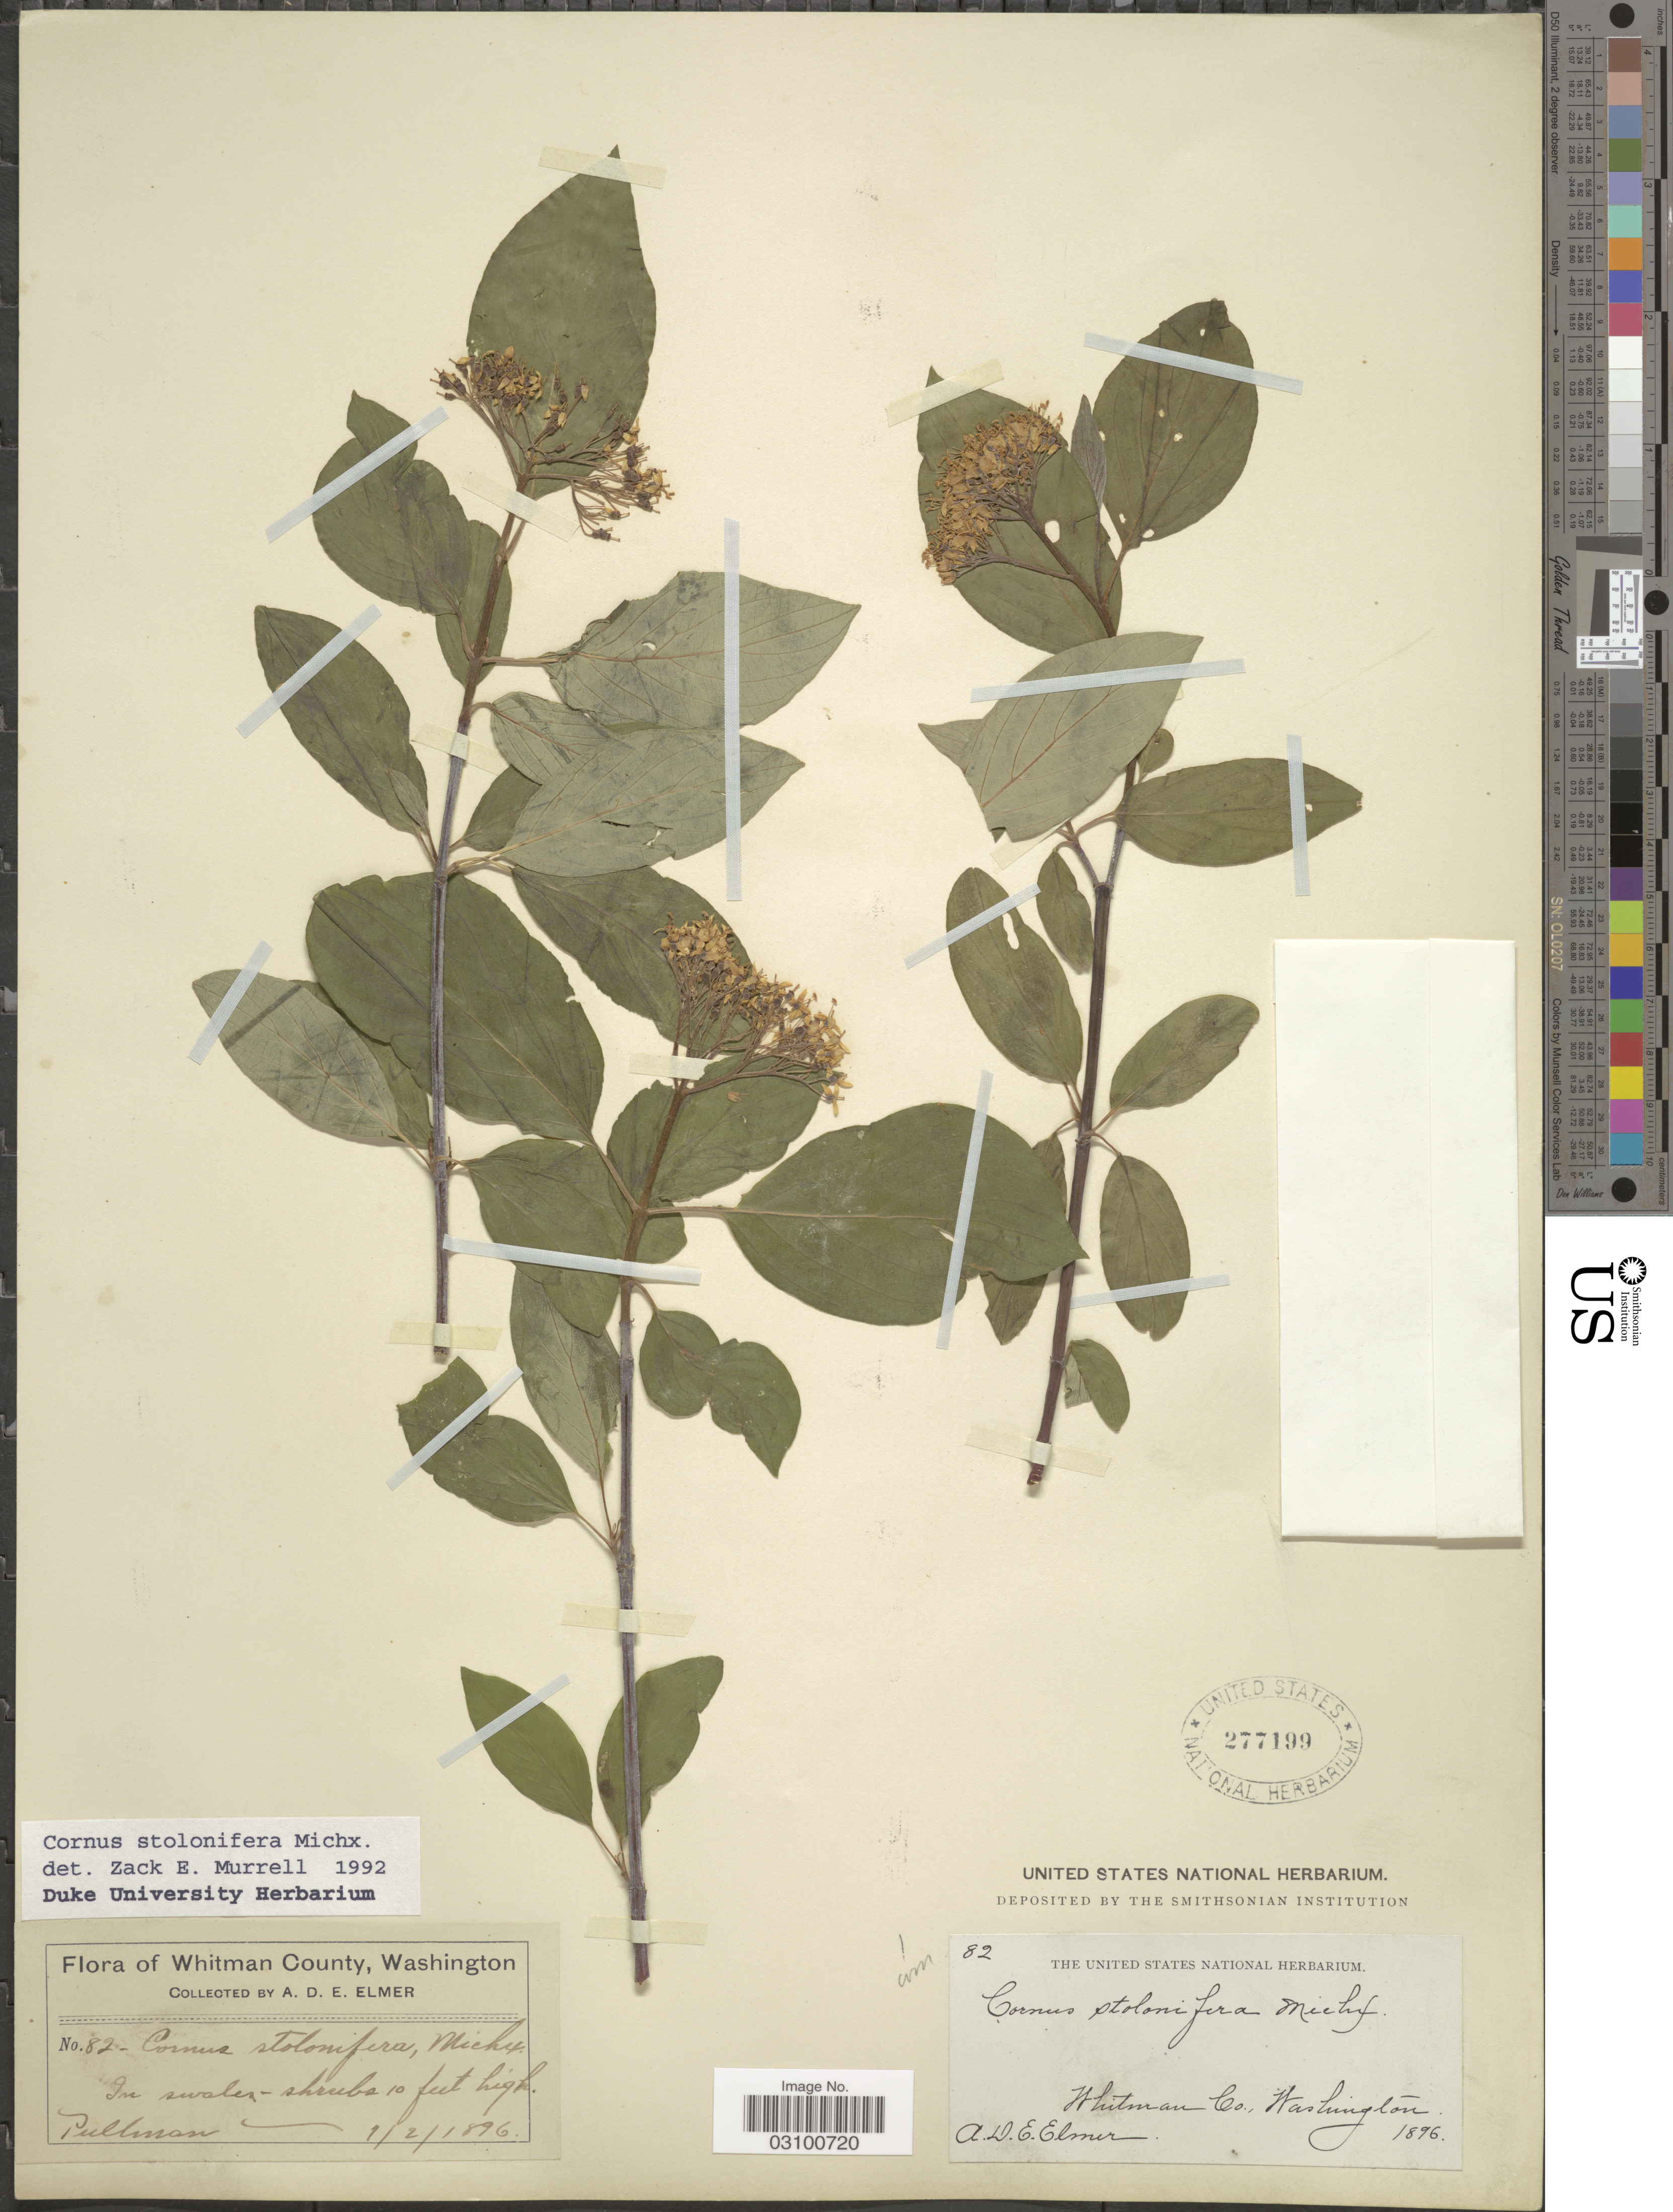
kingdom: Plantae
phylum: Tracheophyta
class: Magnoliopsida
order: Cornales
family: Cornaceae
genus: Cornus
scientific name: Cornus sericea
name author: L.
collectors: A. D. E. Elmer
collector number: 82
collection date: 1896-09-02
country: United States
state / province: Washington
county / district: Whitman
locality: Whitman Co.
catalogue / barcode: US 277199